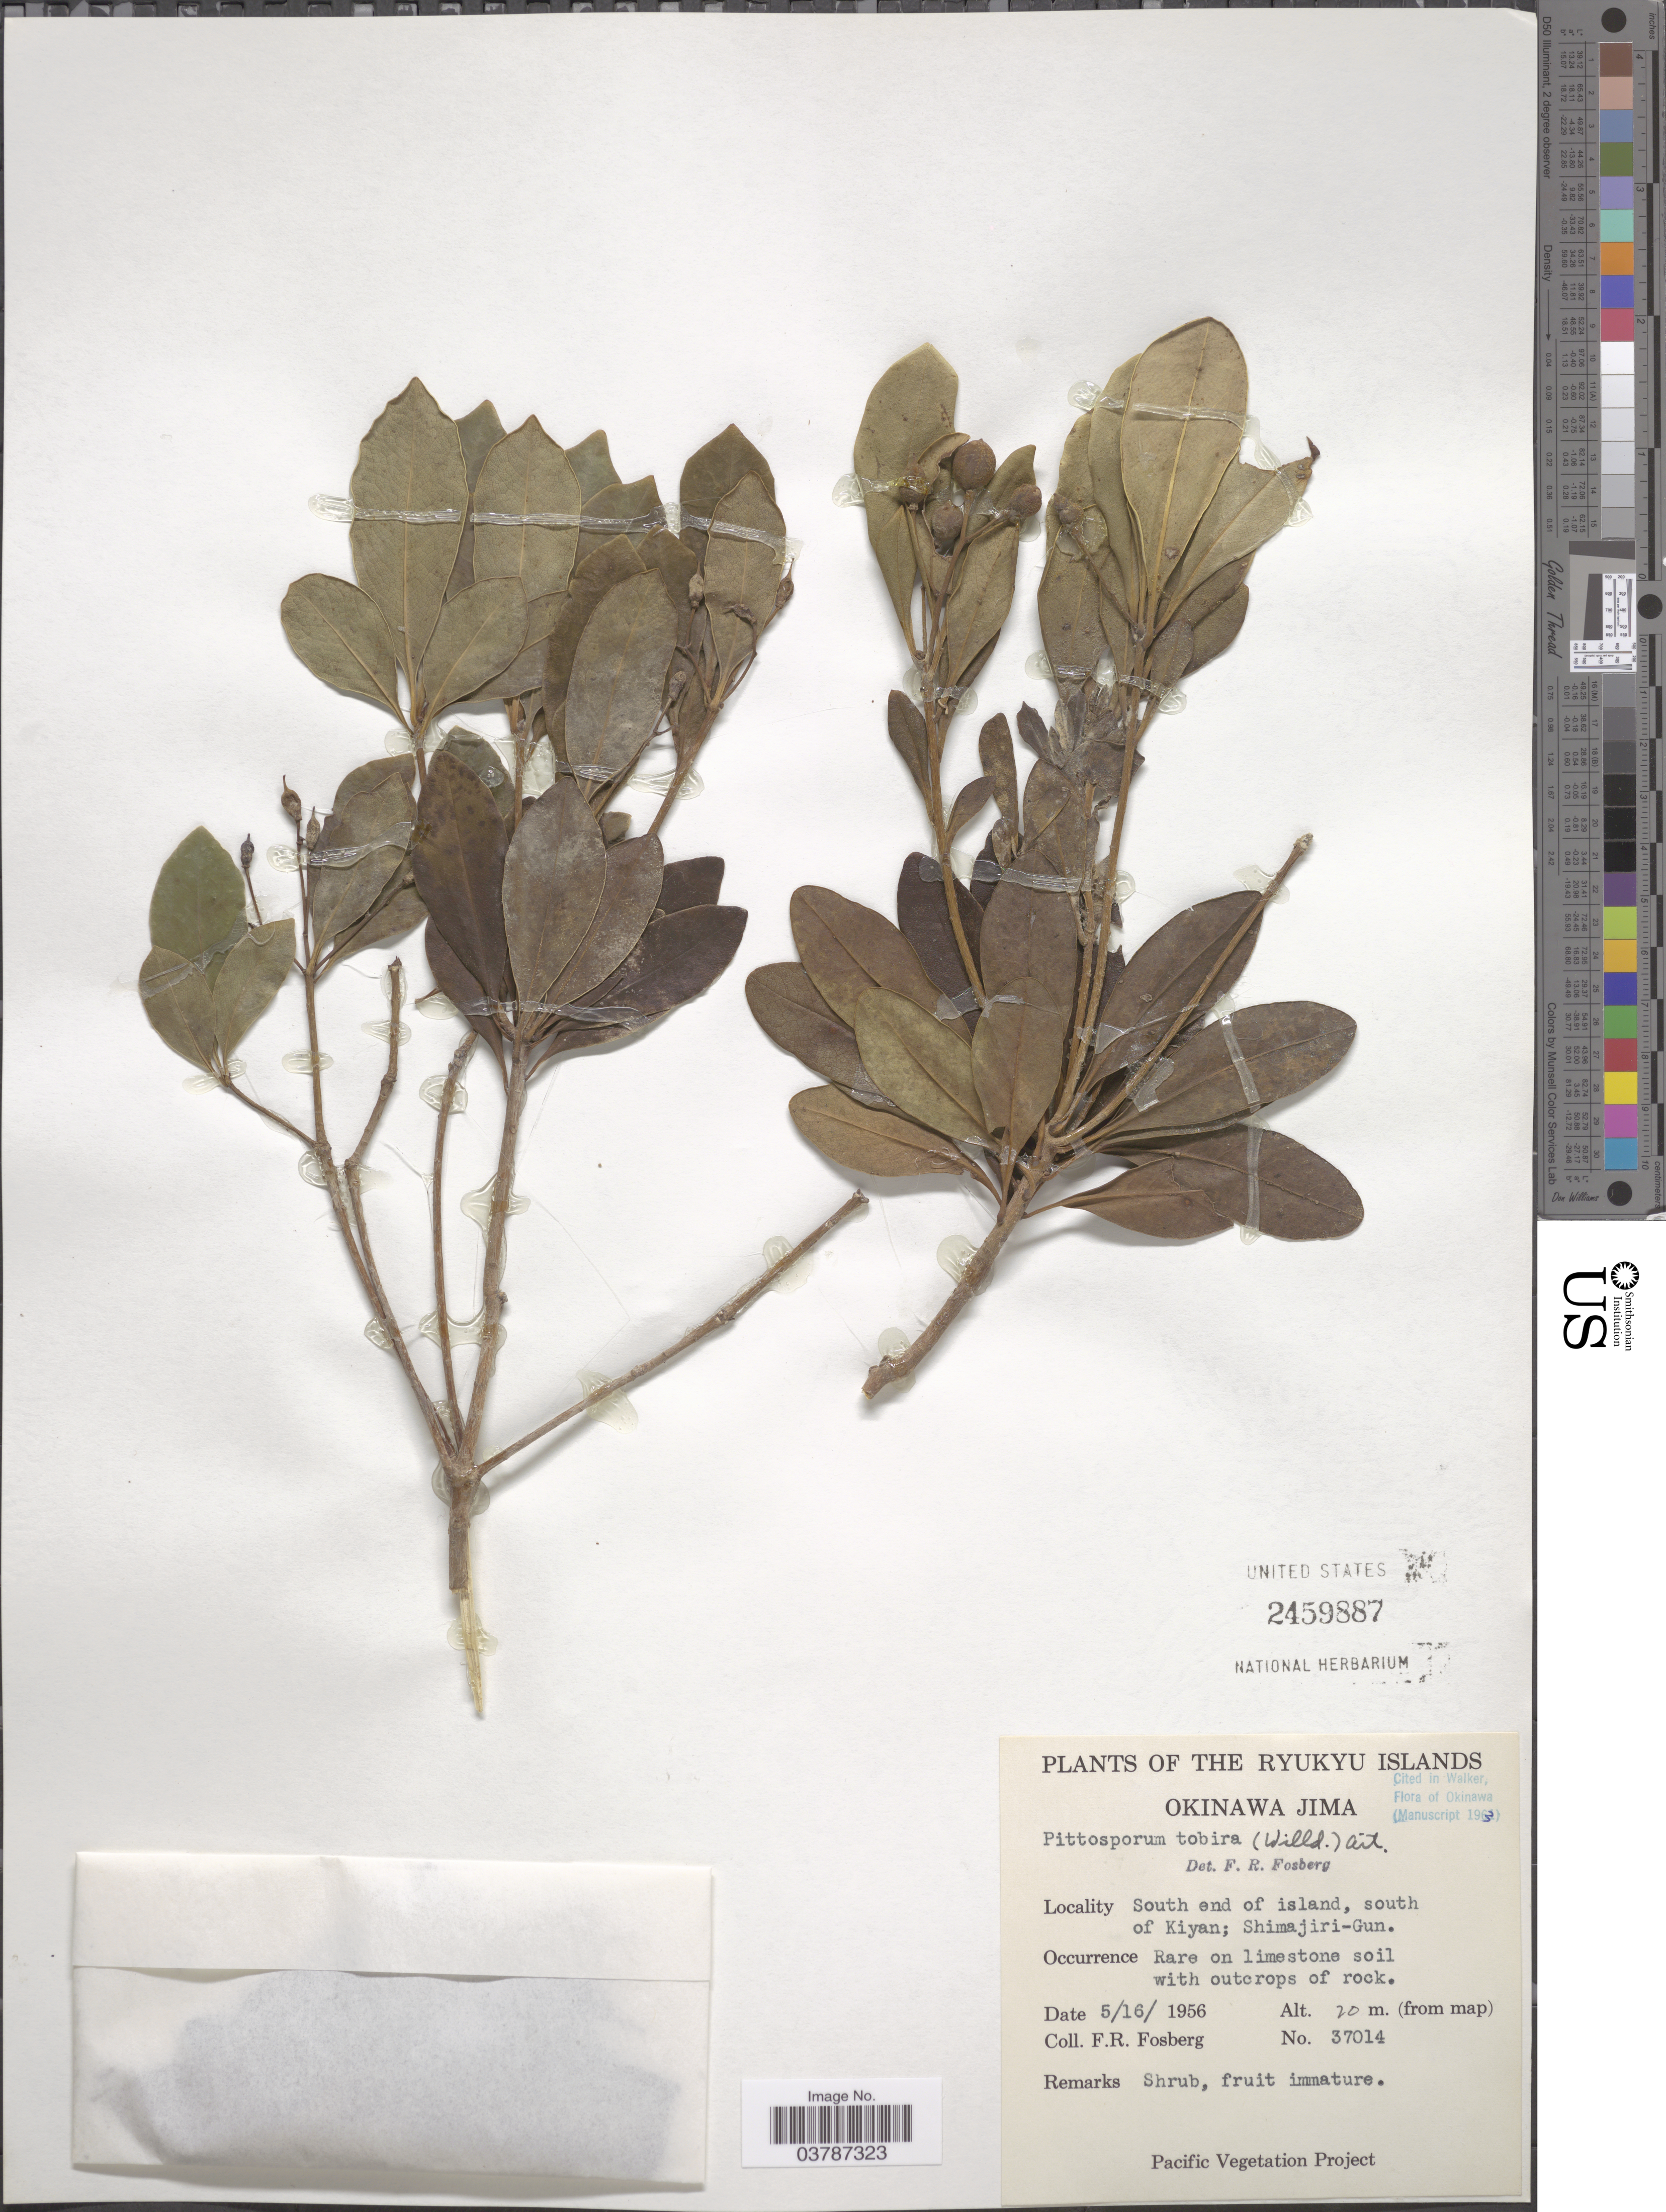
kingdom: Plantae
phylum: Tracheophyta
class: Magnoliopsida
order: Apiales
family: Pittosporaceae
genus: Pittosporum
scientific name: Pittosporum tobira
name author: (Thunb.) W.T. Aiton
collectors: F. R. Fosberg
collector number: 37014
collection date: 1956-05-16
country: Japan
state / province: Okinawa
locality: Ryukyu Islands. Okinawa Jima. South end of island, south of Kiyan; Shimajiri-Gun.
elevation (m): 20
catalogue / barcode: US 2459887